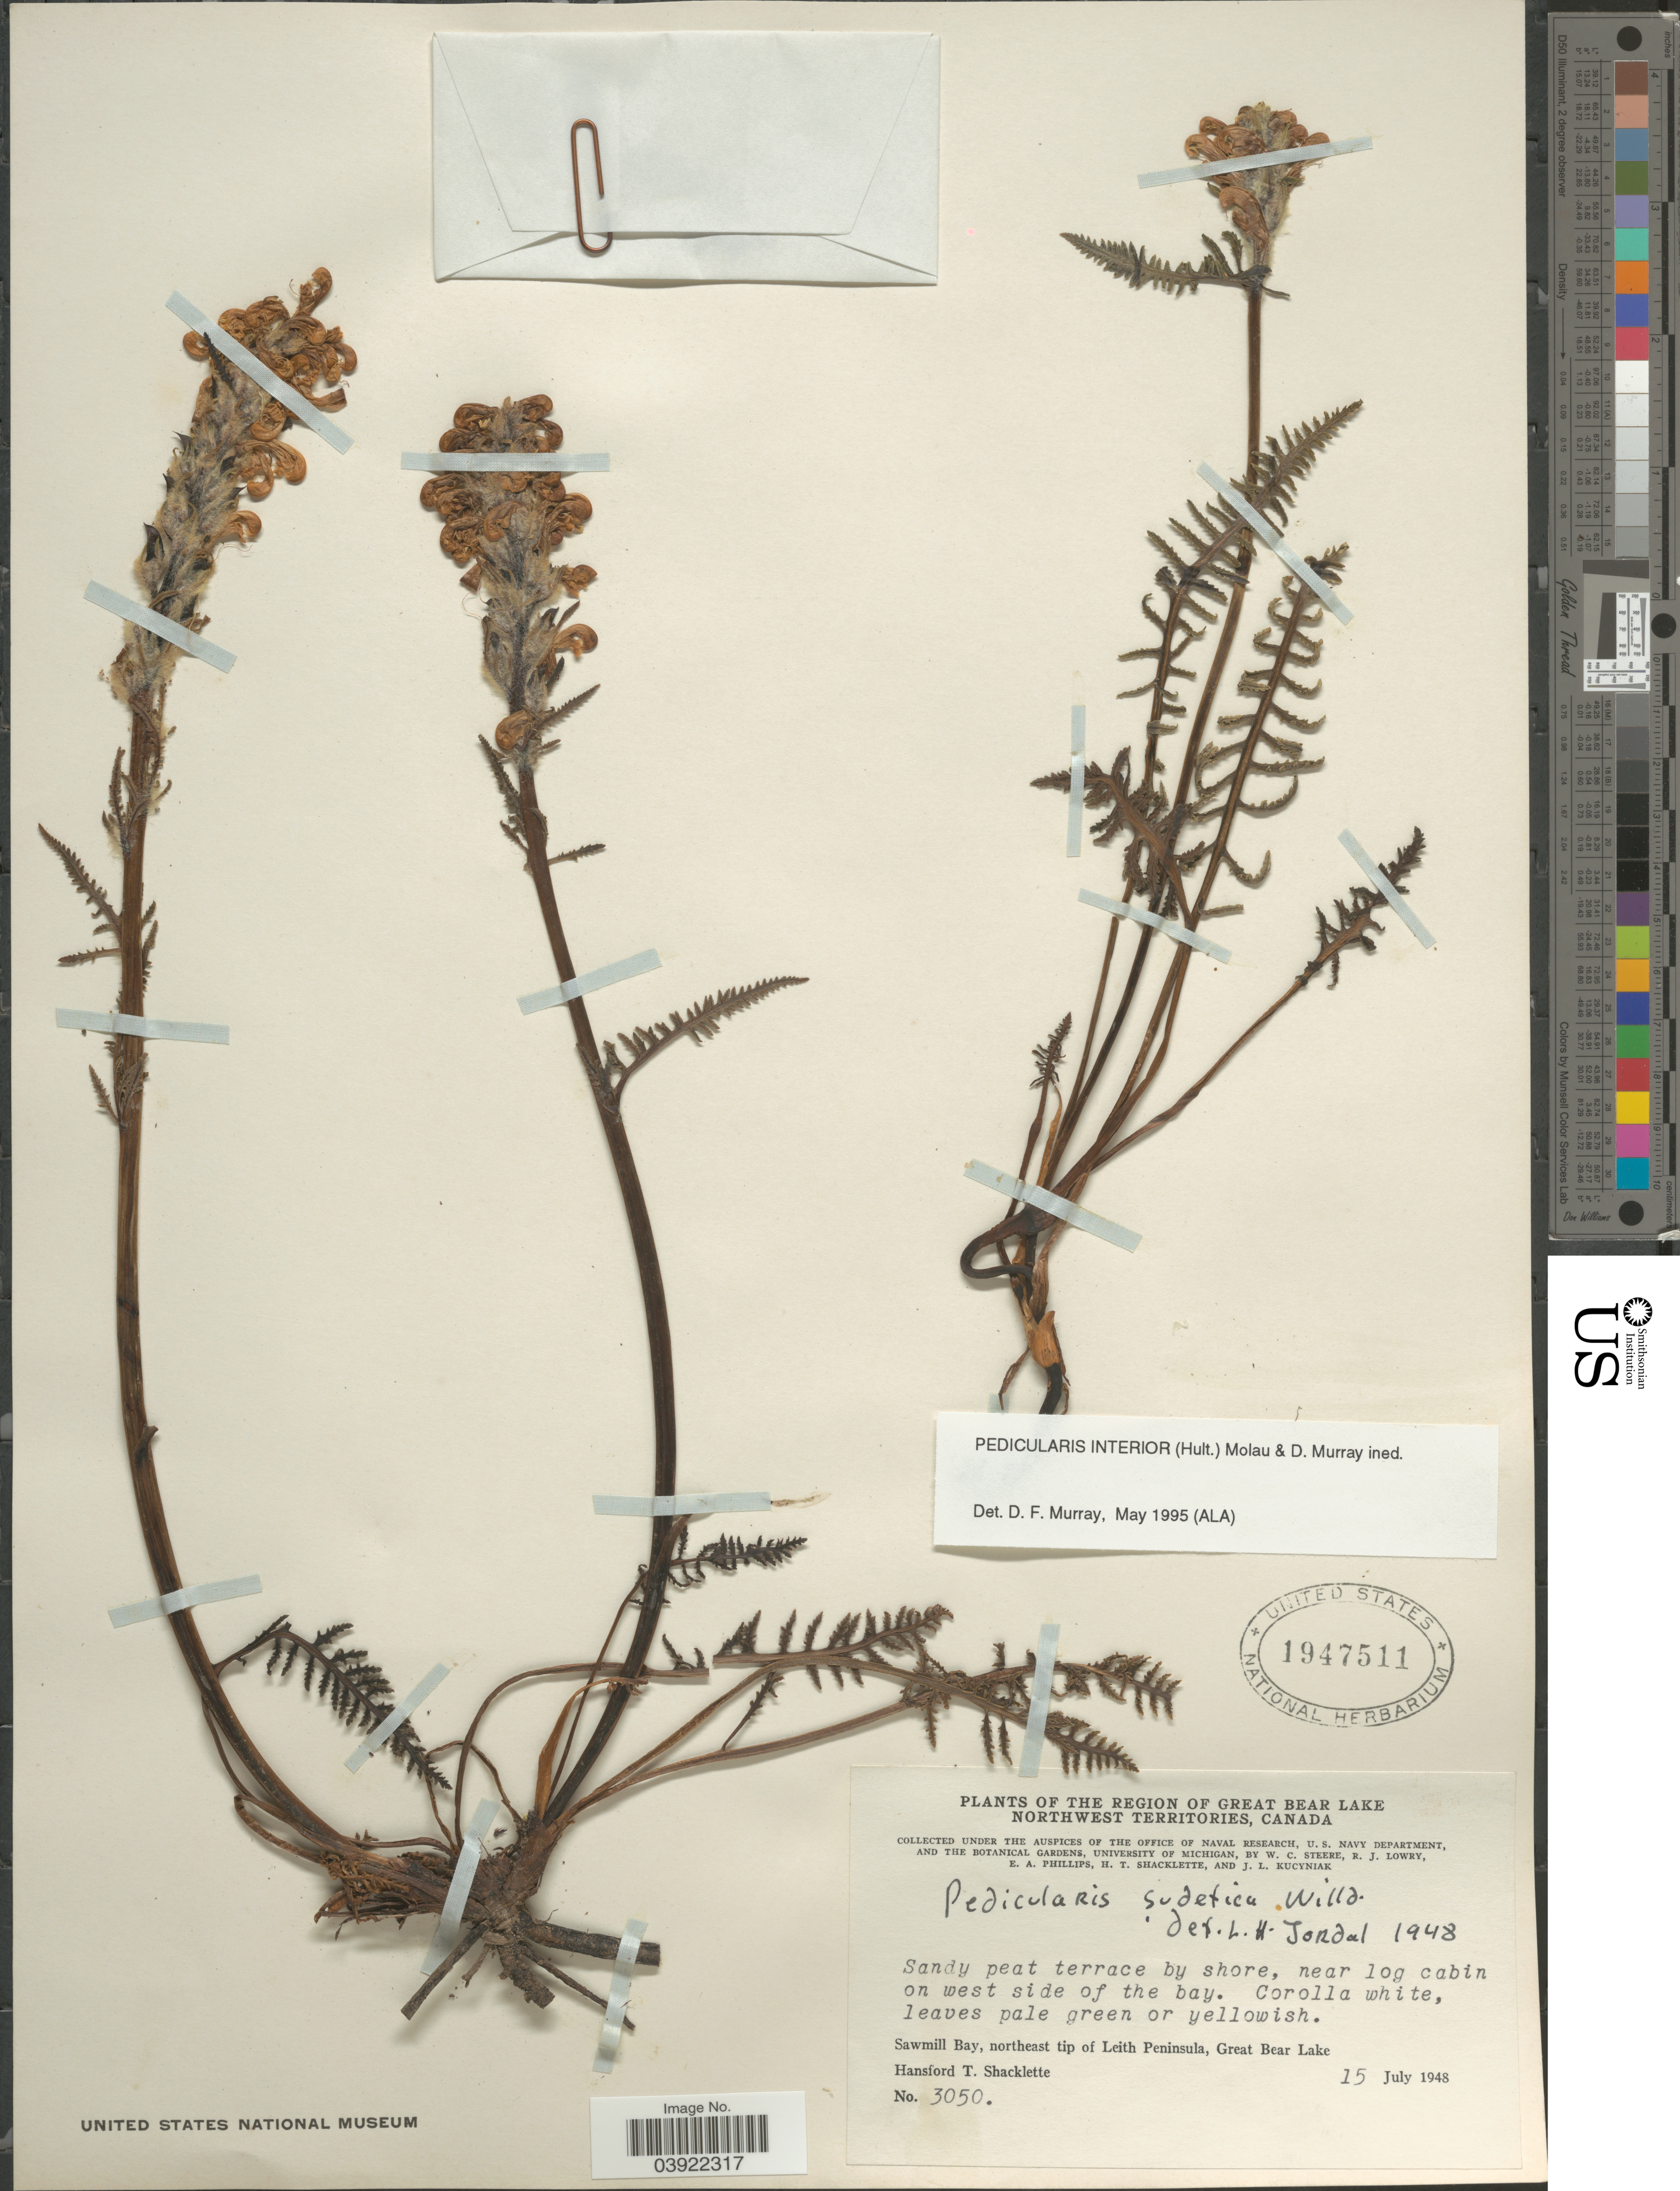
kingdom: Plantae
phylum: Tracheophyta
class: Magnoliopsida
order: Lamiales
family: Orobanchaceae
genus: Pedicularis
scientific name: Pedicularis interior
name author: (Hultén) Molau & D.F. Murray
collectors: H. Shacklette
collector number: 3050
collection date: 1948-07-15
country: Canada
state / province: Northwest Territories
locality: The Region of Great Bear Lake. Near log cabin on west side of the bay. Sawmill Bay, northeast tip of Leith Peninsula, Great Bear Lake.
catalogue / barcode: US 1947511